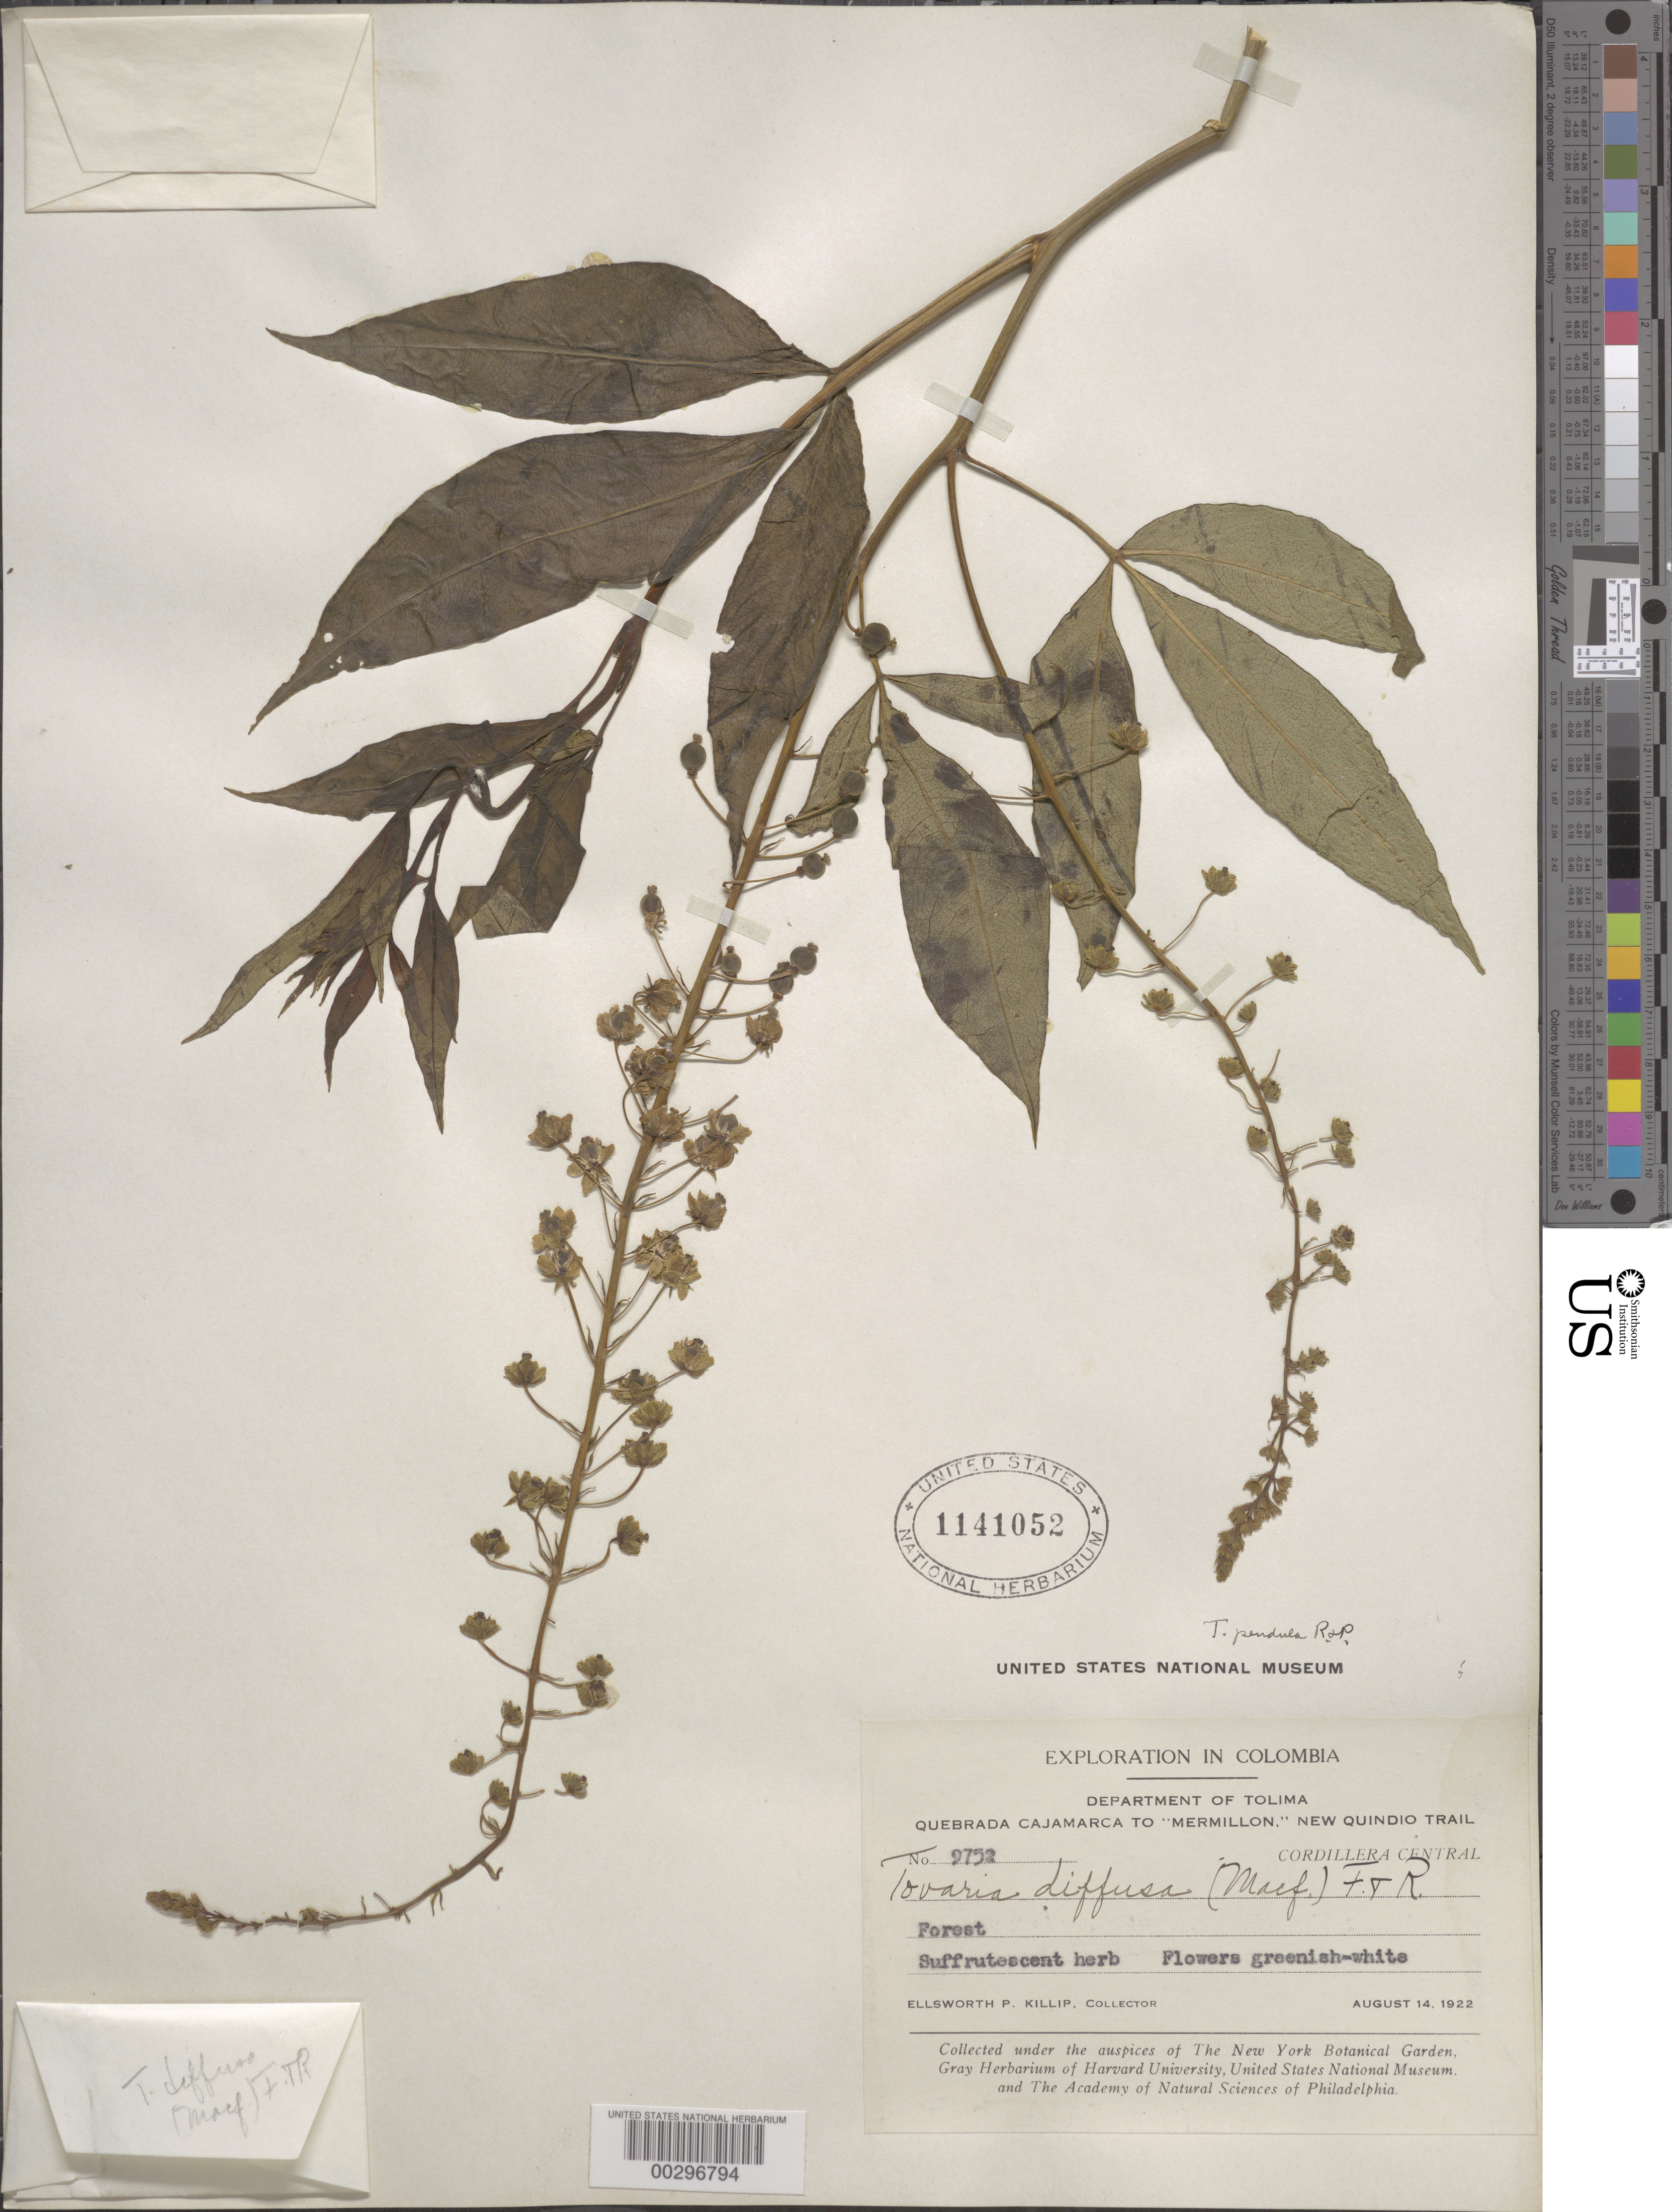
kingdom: Plantae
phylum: Tracheophyta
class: Magnoliopsida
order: Brassicales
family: Tovariaceae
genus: Tovaria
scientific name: Tovaria pendula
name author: Ruiz & Pav.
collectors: E. P. Killip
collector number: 9752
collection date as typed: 14 Aug 1922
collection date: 1922-08-14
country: Colombia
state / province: Tolima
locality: Quebrada Cajamarca to 'Mermillon' new quindo Trail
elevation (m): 2000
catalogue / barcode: US 1141052